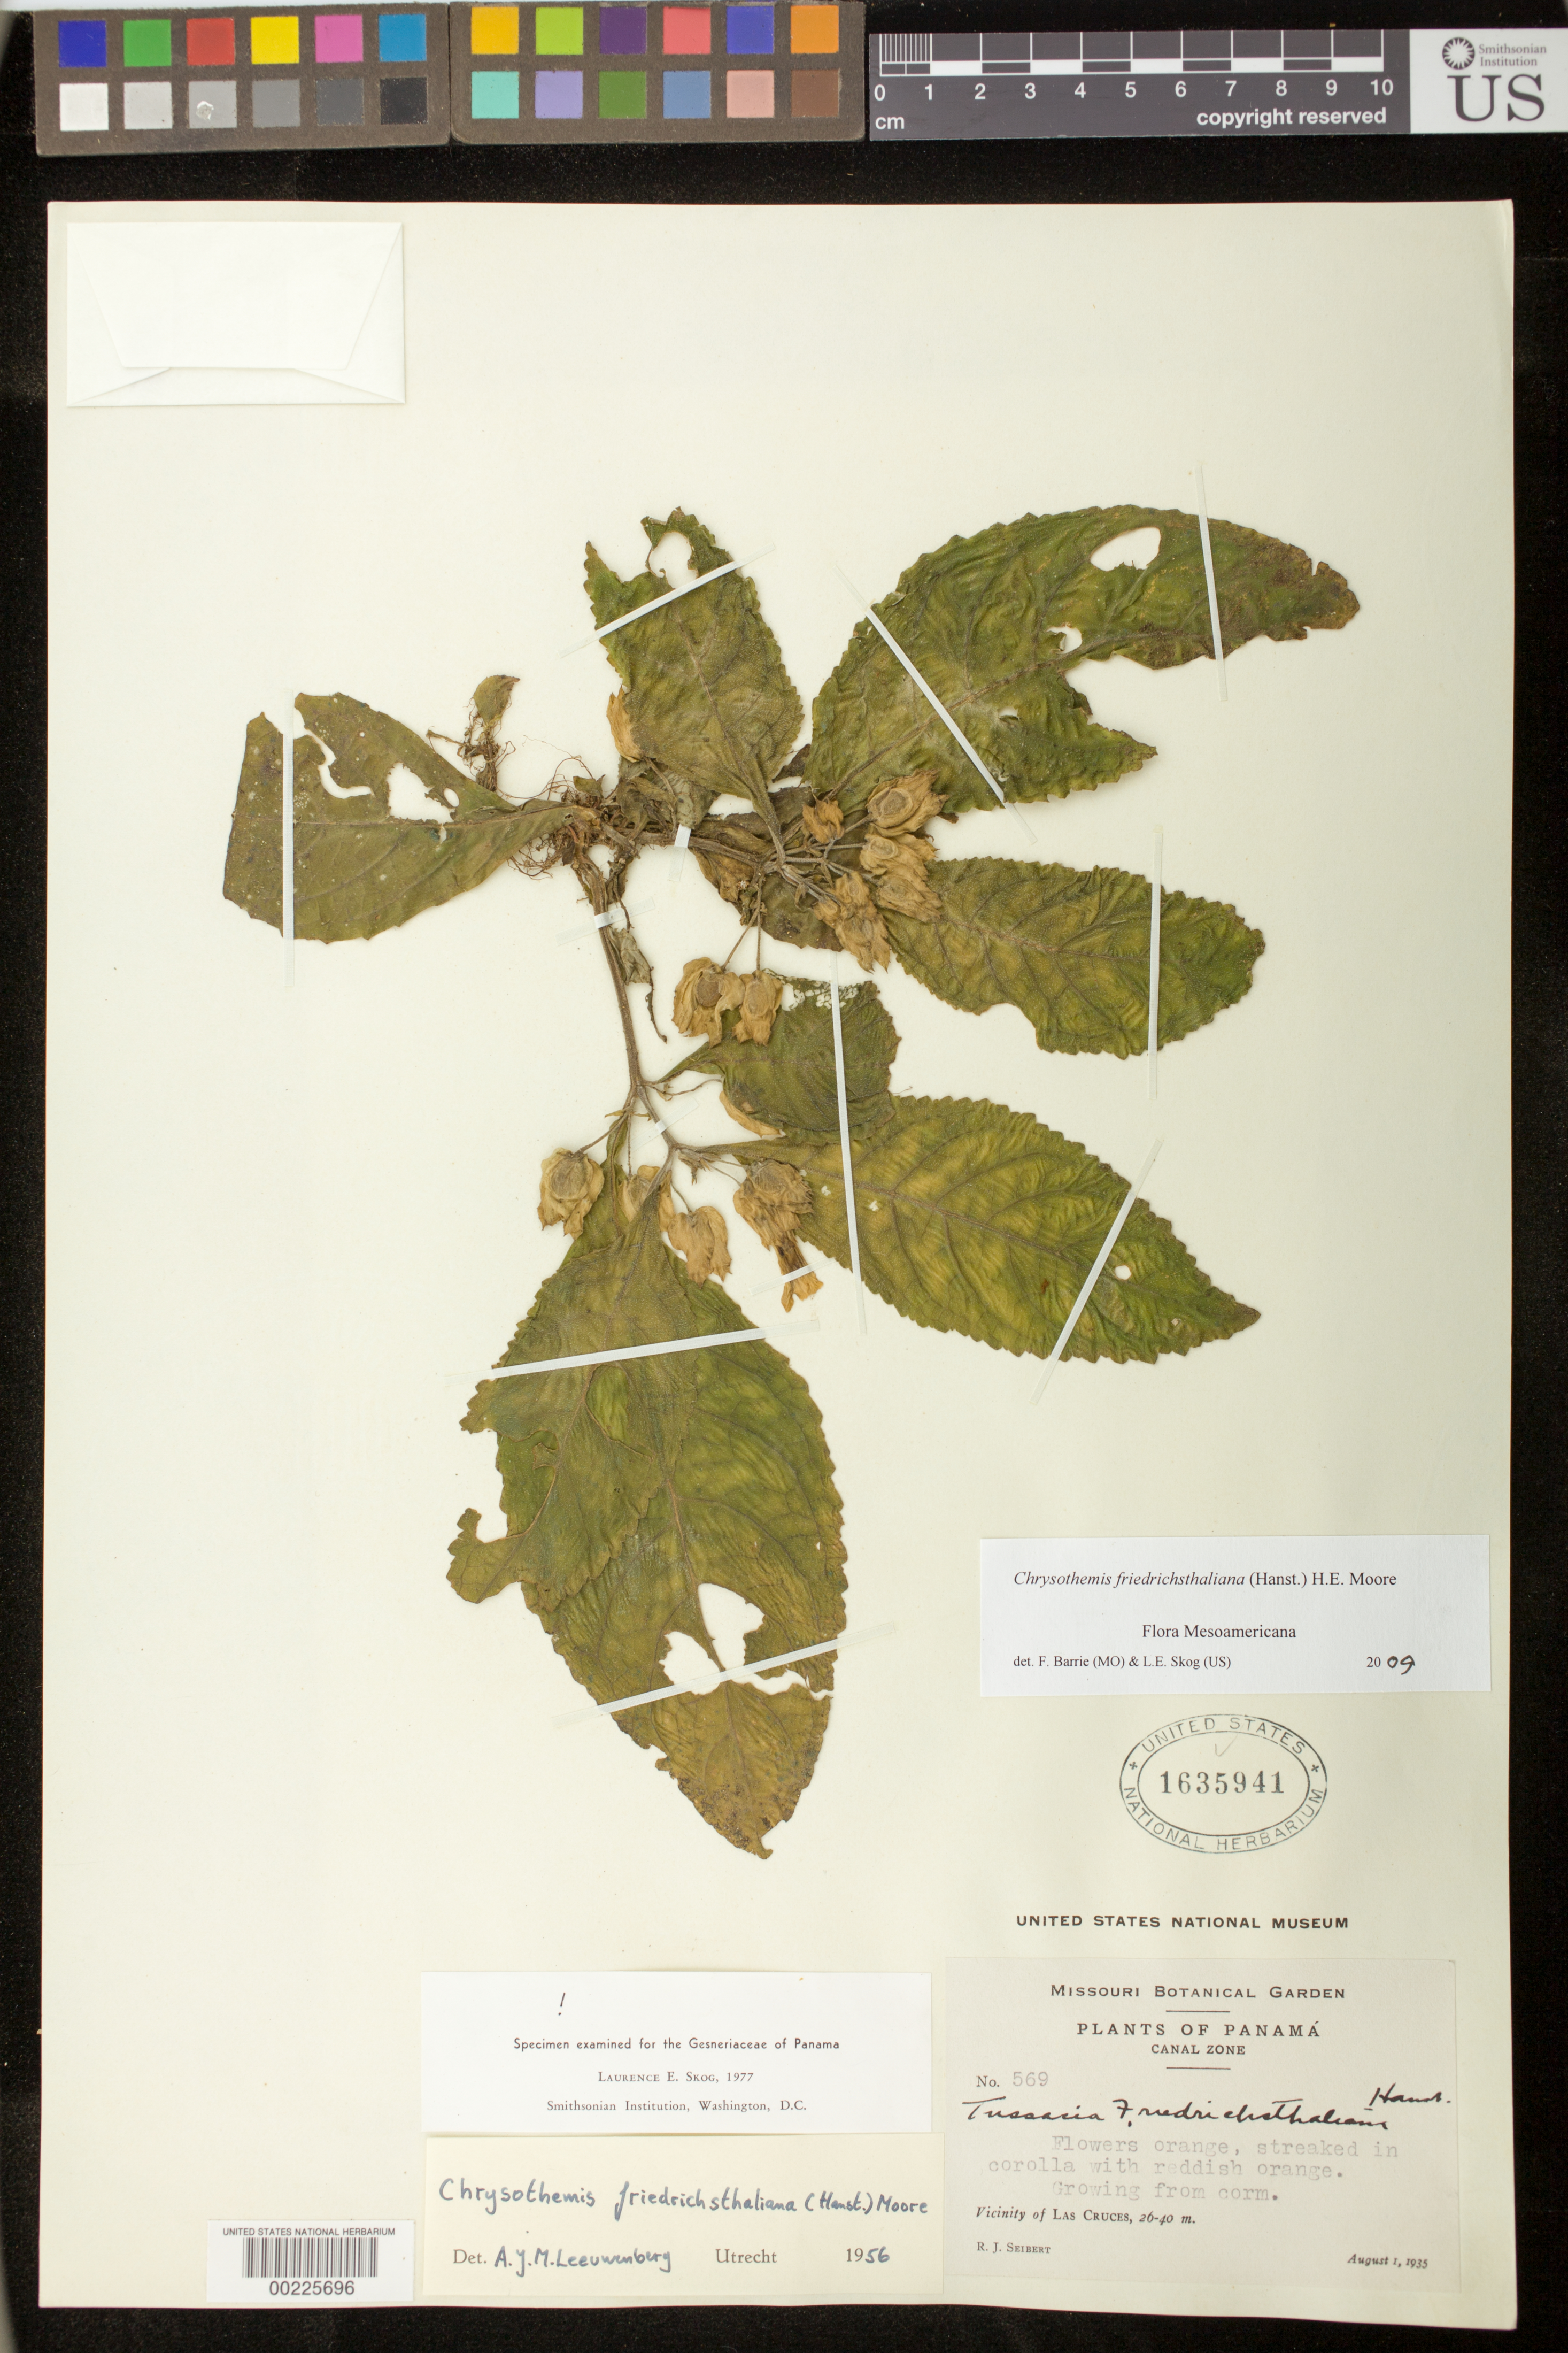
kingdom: Plantae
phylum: Tracheophyta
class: Magnoliopsida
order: Lamiales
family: Gesneriaceae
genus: Chrysothemis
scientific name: Chrysothemis friedrichsthaliana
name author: (Hanst.) H.E. Moore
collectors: R. J. Seibert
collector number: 569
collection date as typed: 01 Aug 1935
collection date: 1935-08-01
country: Panama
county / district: Canal Zone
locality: Vicinity of Las Cruces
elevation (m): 26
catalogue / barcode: US 1635941